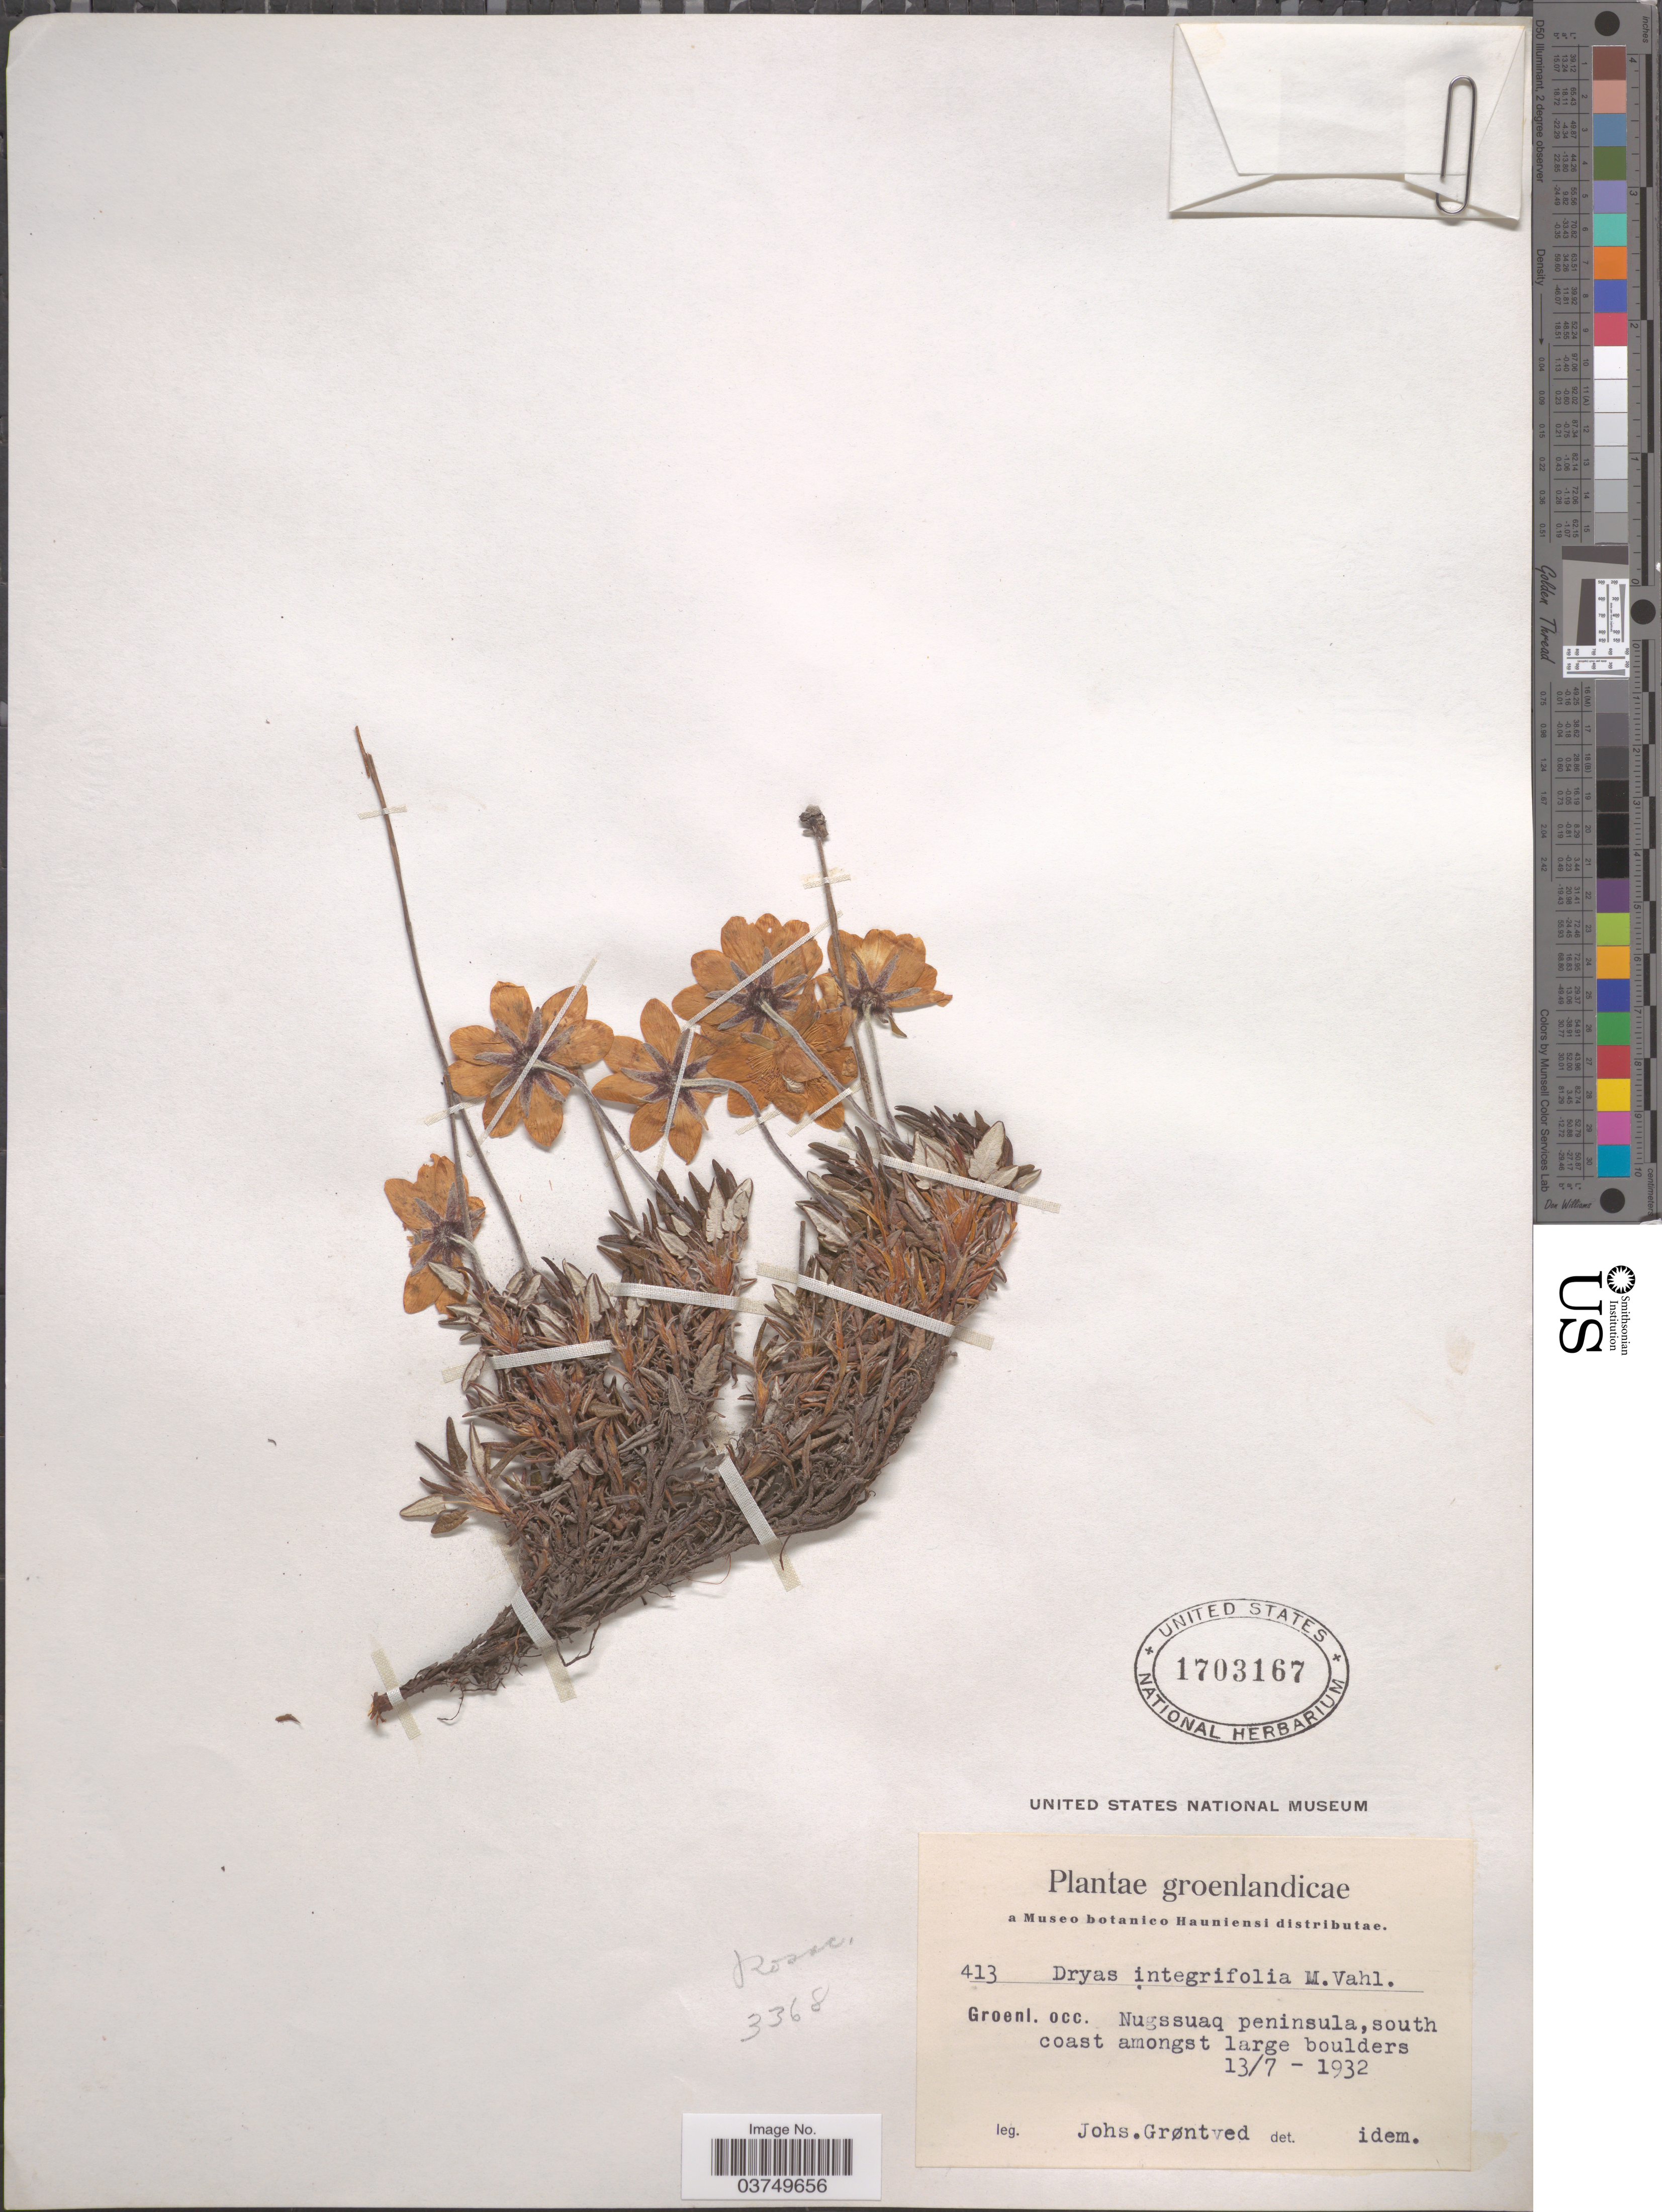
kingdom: Plantae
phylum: Tracheophyta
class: Magnoliopsida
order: Rosales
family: Rosaceae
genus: Dryas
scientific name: Dryas integrifolia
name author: Vahl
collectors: J. Grøntved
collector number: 413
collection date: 1932-07-13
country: Greenland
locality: Groenl. occ. Nugssuaq peninsula, south coast amongst large boulders.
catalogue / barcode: US 1703167